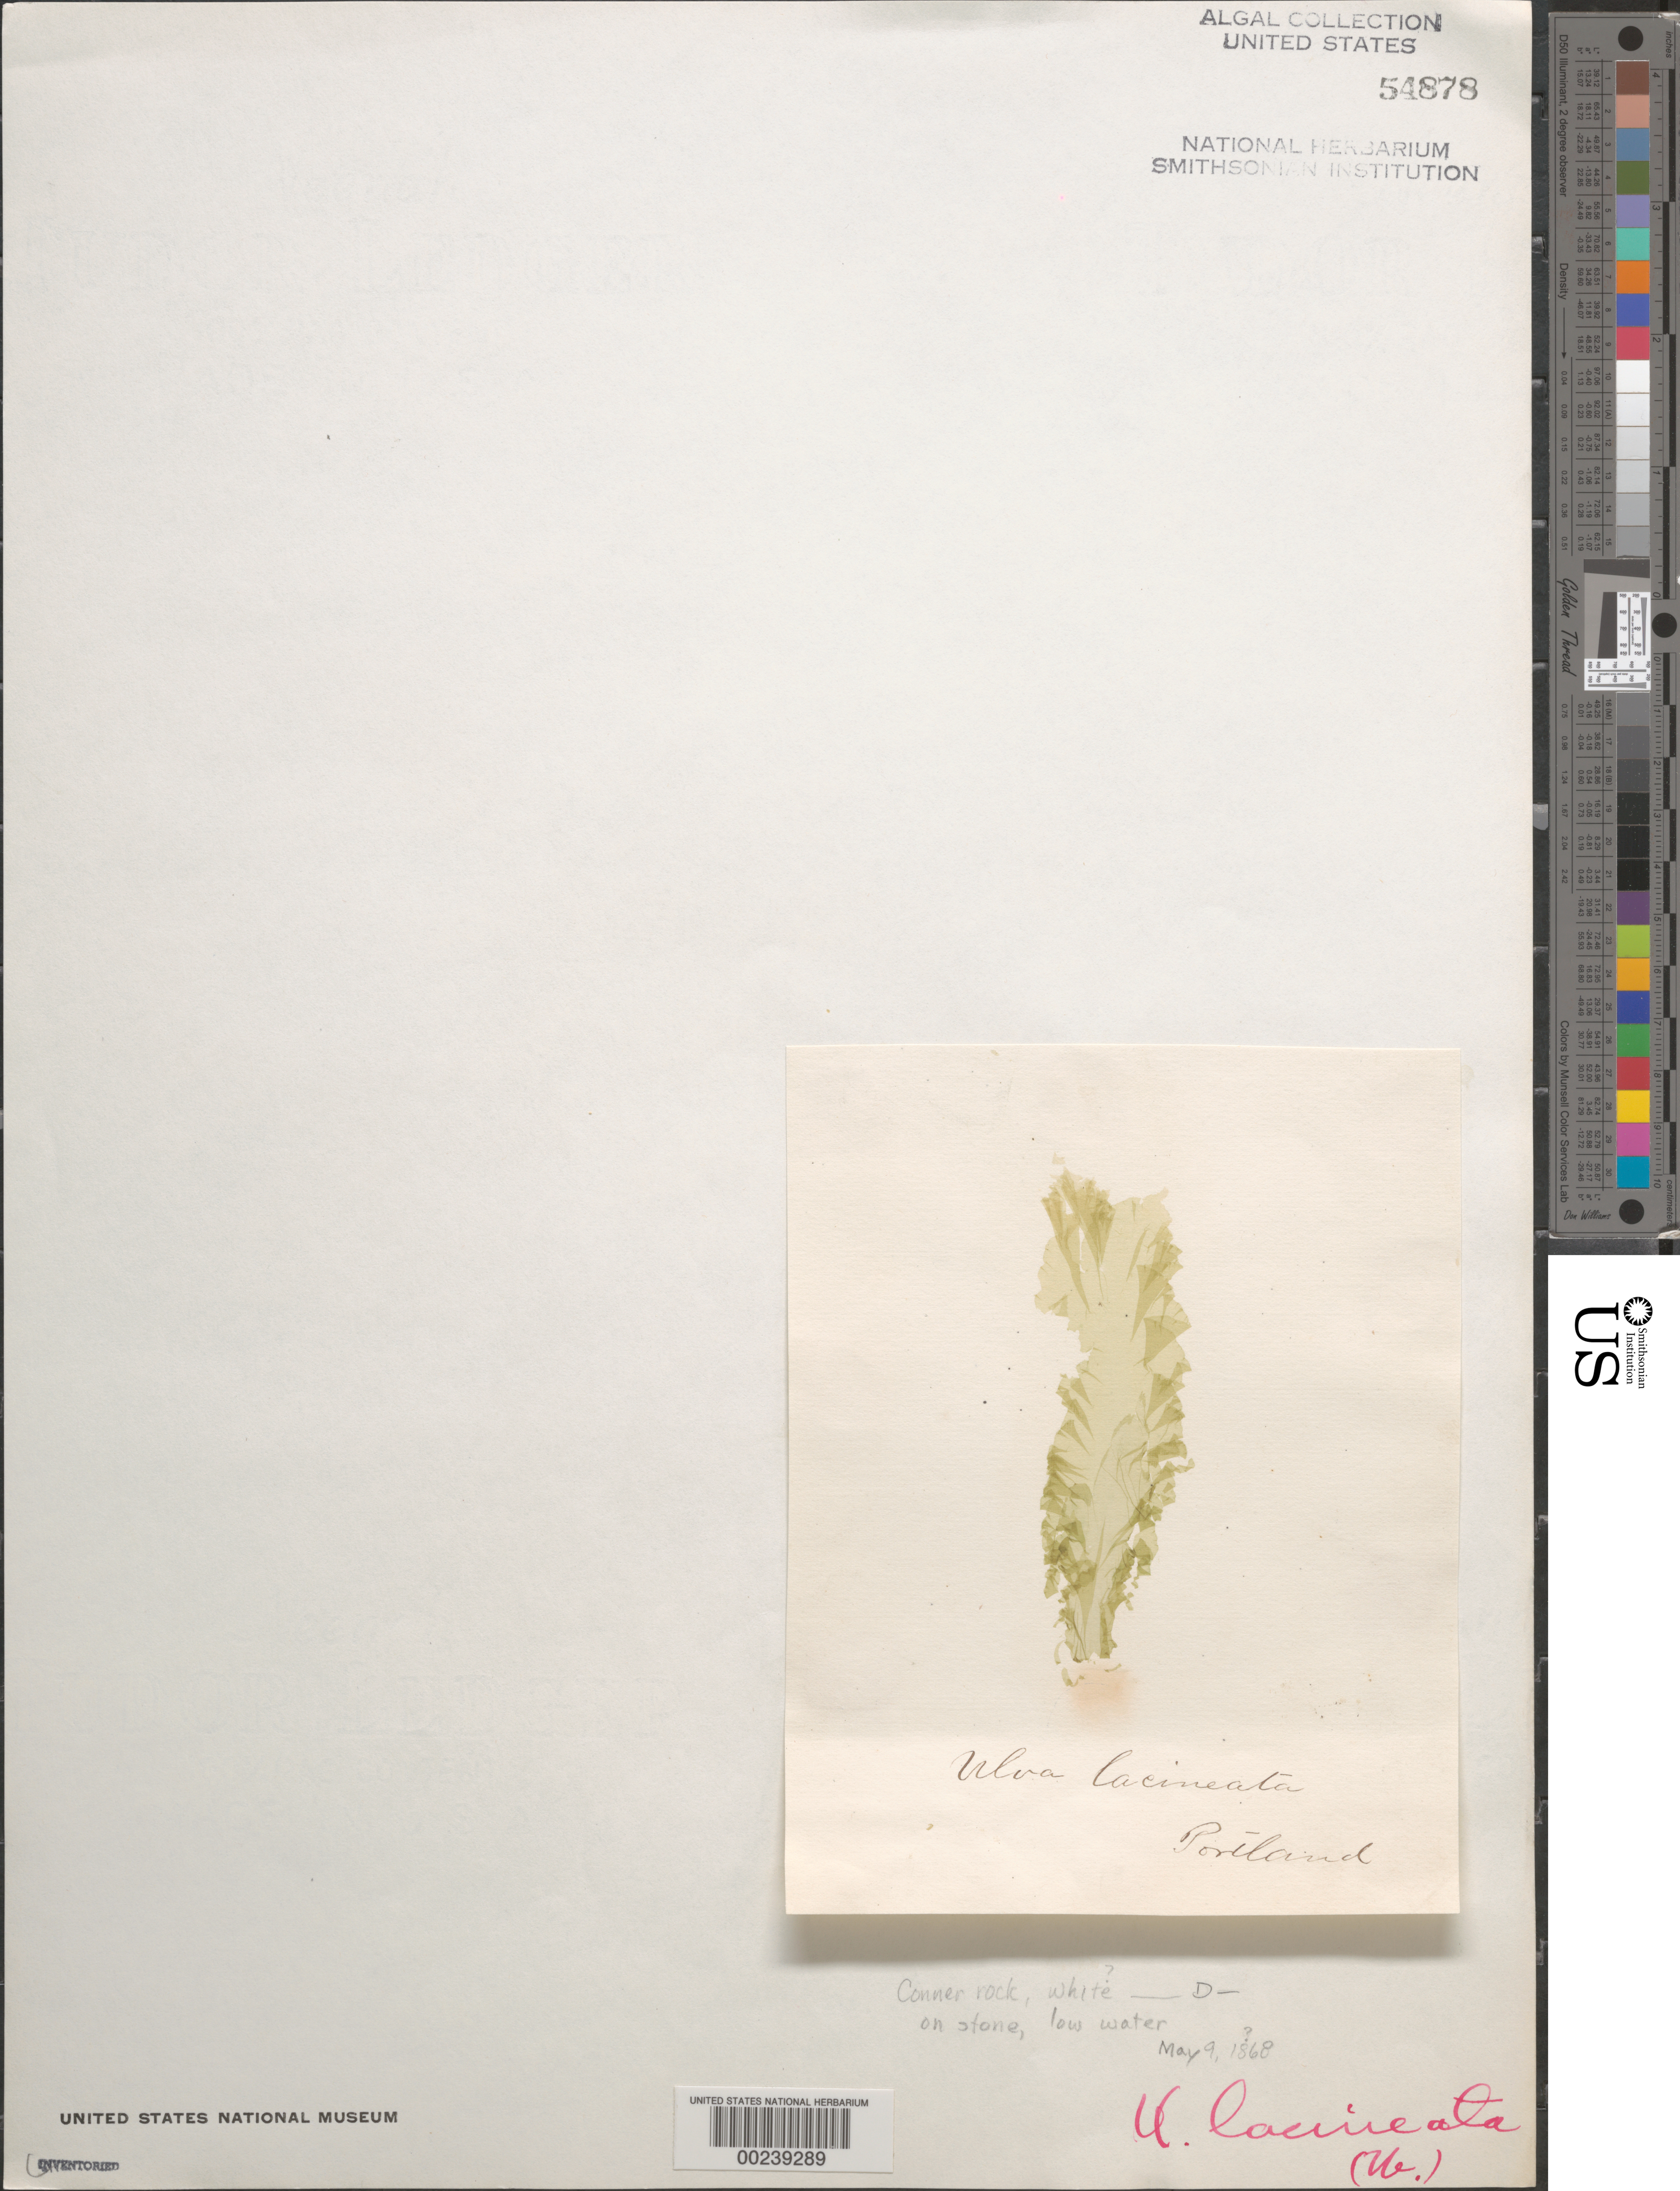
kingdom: Plantae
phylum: Chlorophyta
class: Ulvophyceae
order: Ulvales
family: Ulvaceae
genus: Ulva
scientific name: Ulva lacinulata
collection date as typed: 09 May 1868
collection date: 1868-05-09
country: United States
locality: Portland, Conner Rock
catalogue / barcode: US 54878